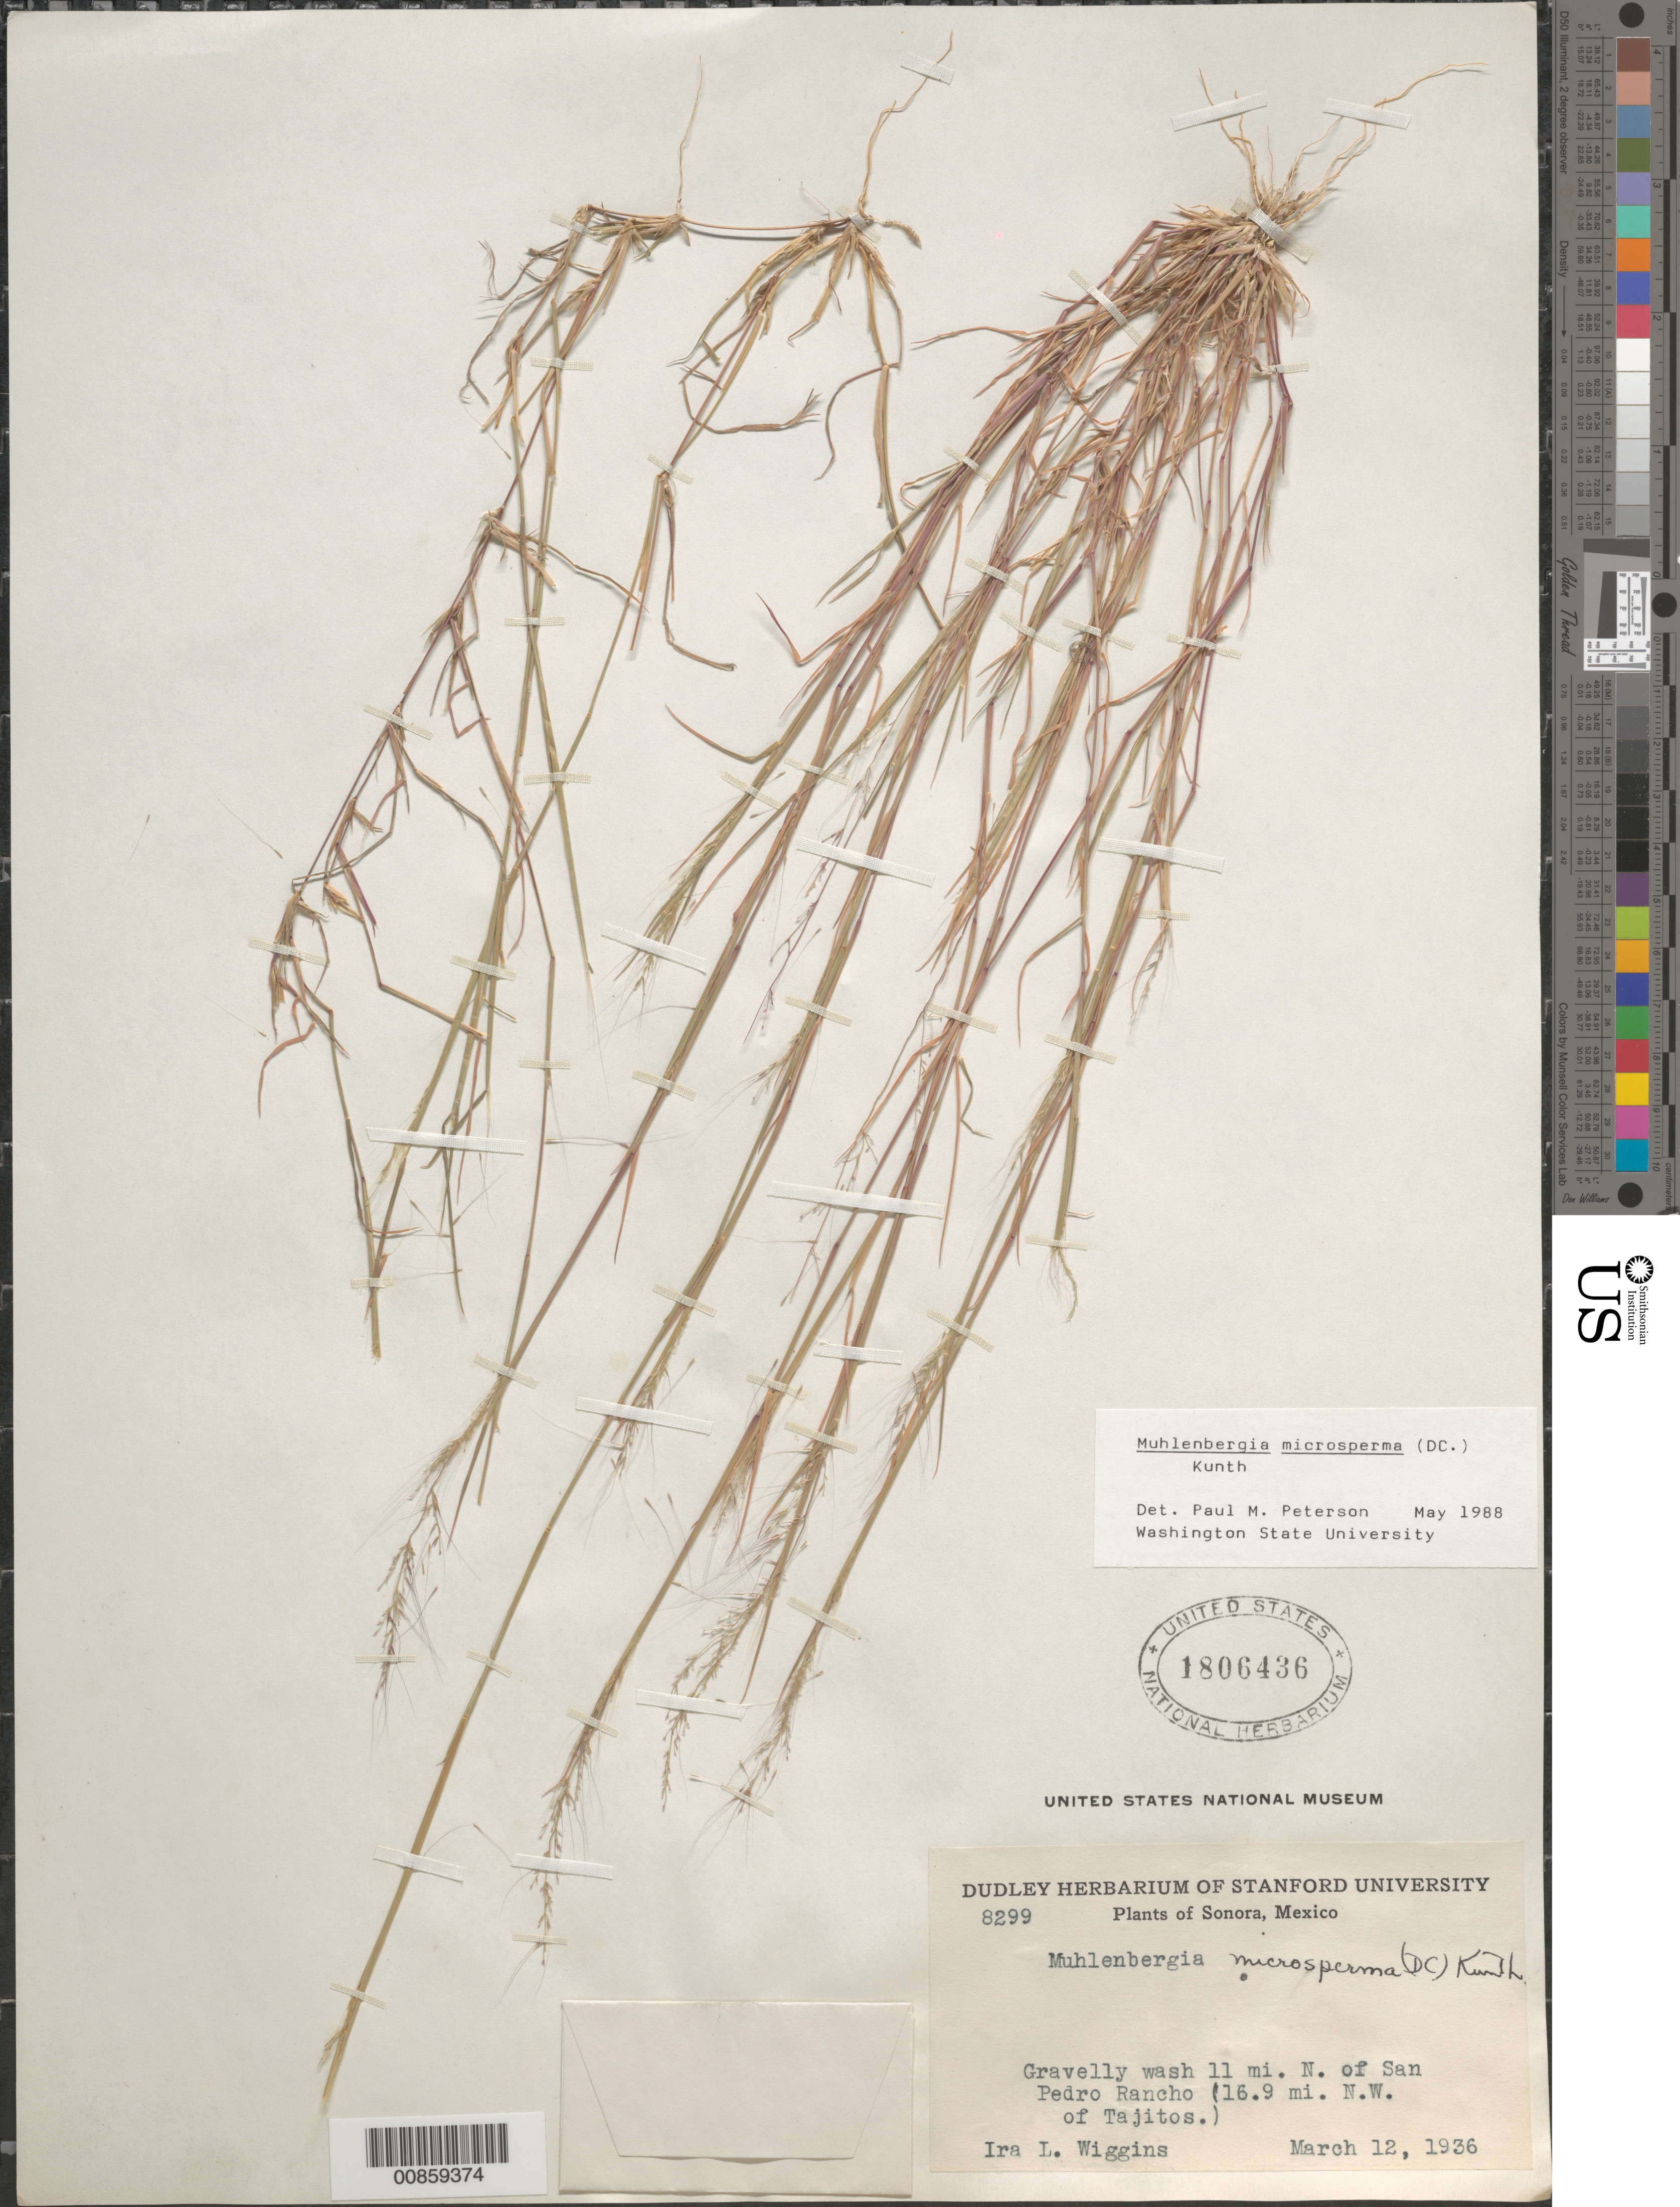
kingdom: Plantae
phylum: Tracheophyta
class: Liliopsida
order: Poales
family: Poaceae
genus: Muhlenbergia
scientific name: Muhlenbergia microsperma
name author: (DC.) Kunth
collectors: I. L. Wiggins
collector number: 8299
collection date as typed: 12 Mar 1936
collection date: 1936-03-12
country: Mexico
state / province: Sonora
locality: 11 mi N of San Pedro Rancho, 16.9 mi NW of Tajitos, Son.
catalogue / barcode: US 1806436